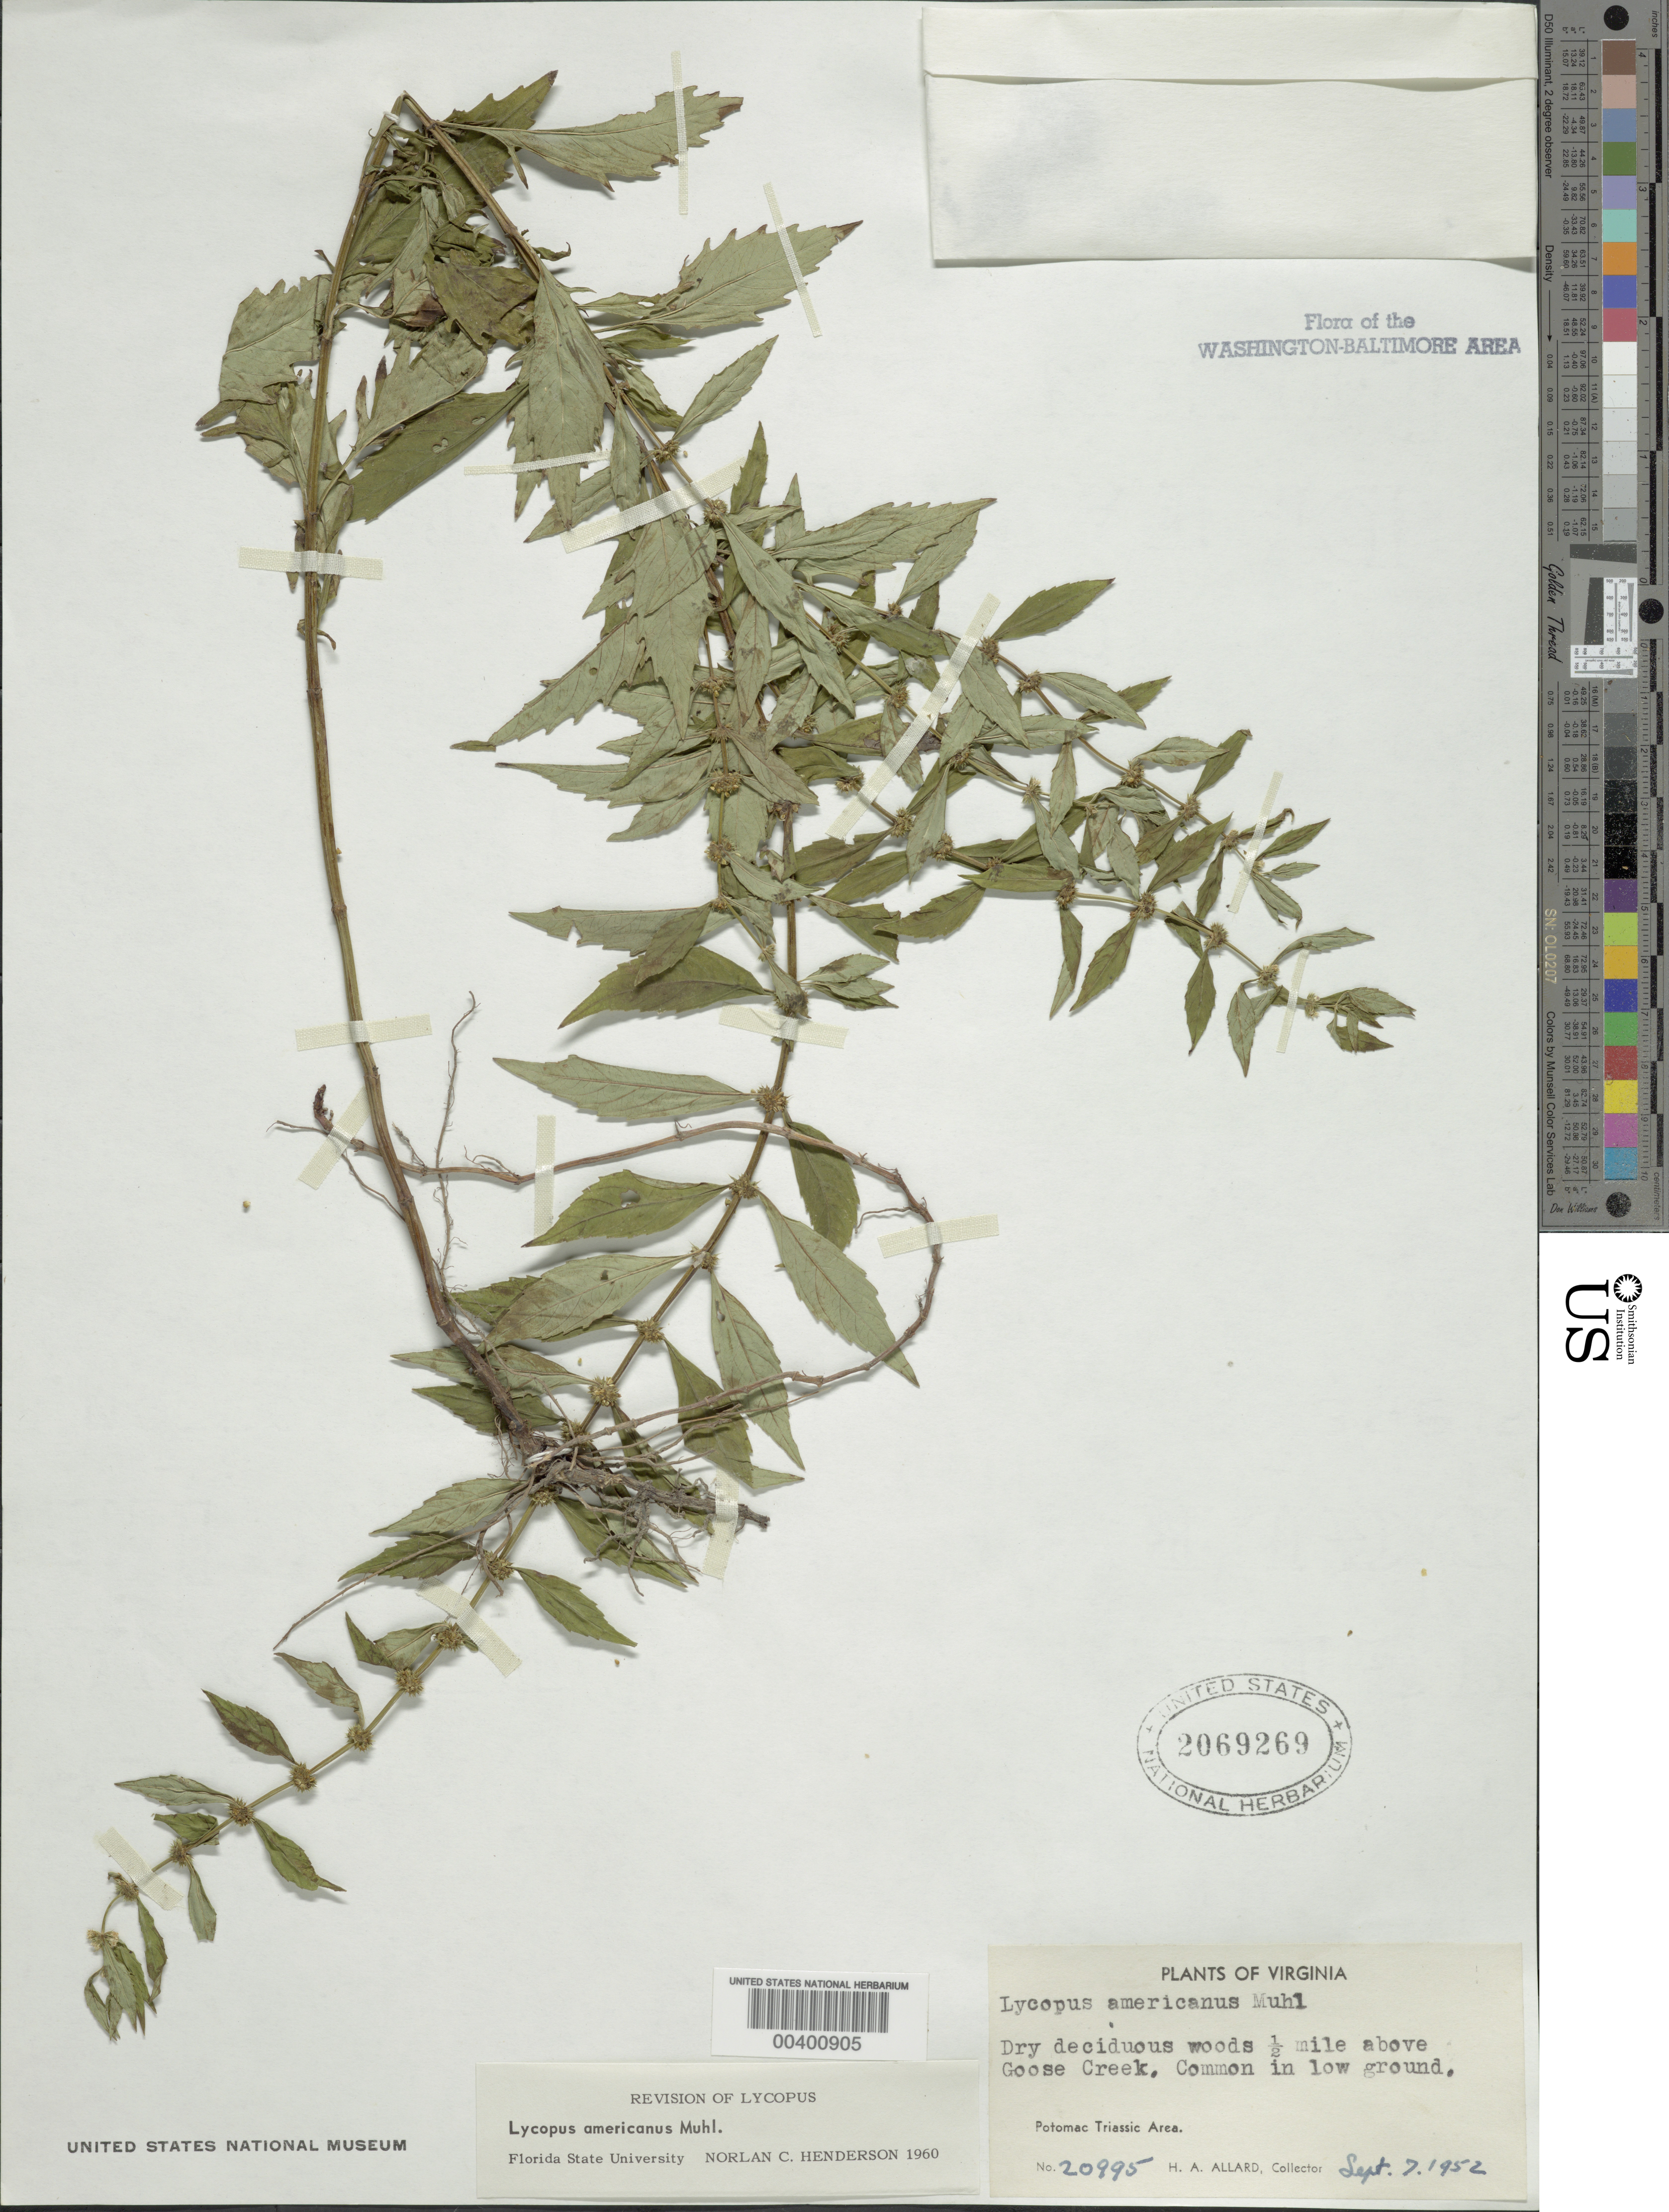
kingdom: Plantae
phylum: Tracheophyta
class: Magnoliopsida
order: Lamiales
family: Lamiaceae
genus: Lycopus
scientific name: Lycopus americanus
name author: Muhl. ex W.P.C. Barton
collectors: H. A. Allard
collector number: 20995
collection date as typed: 07 Sep 1952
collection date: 1952-09-07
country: United States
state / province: Virginia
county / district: Loudoun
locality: Above Goose Creek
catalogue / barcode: US 2069269